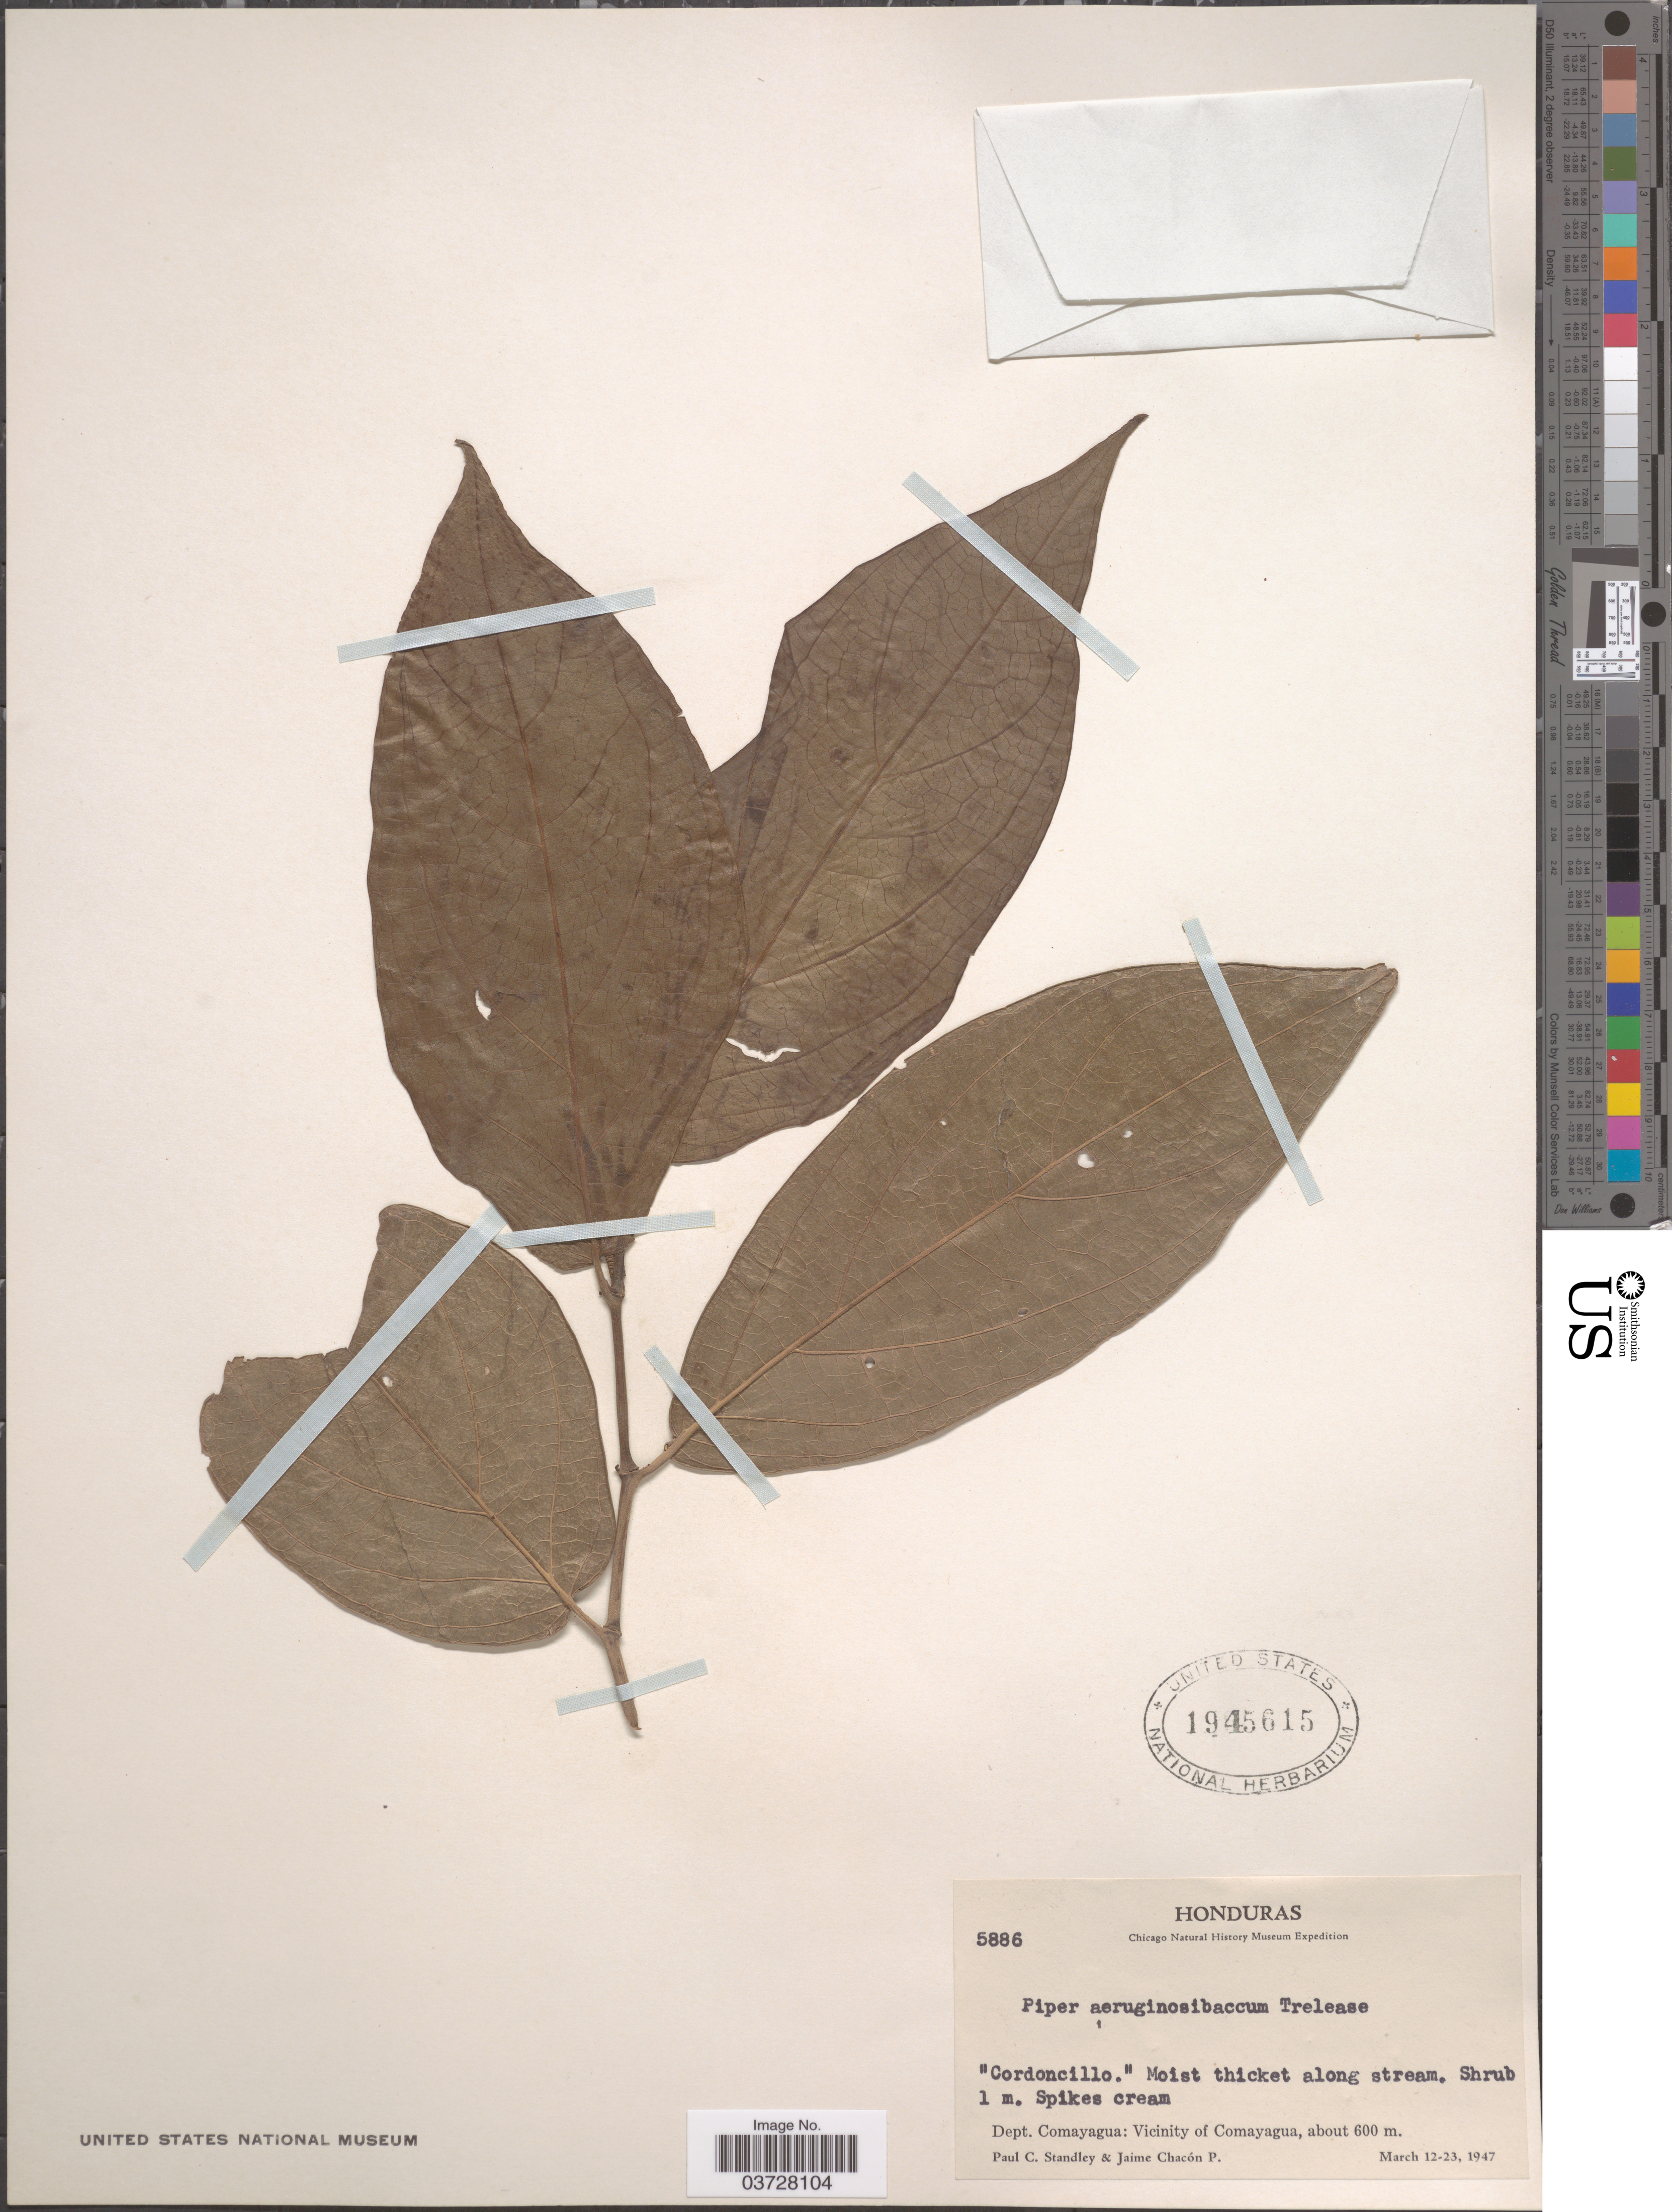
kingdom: Plantae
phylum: Tracheophyta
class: Magnoliopsida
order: Piperales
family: Piperaceae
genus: Piper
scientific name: Piper aeruginosibaccum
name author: Trel.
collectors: P. C. Standley & J. Chacon P.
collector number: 5886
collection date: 1947-03-12/1947-03-23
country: Honduras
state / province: Comayagua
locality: Dept. Comayagua: Vicinity of Comayagua.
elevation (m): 600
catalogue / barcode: US 1945615